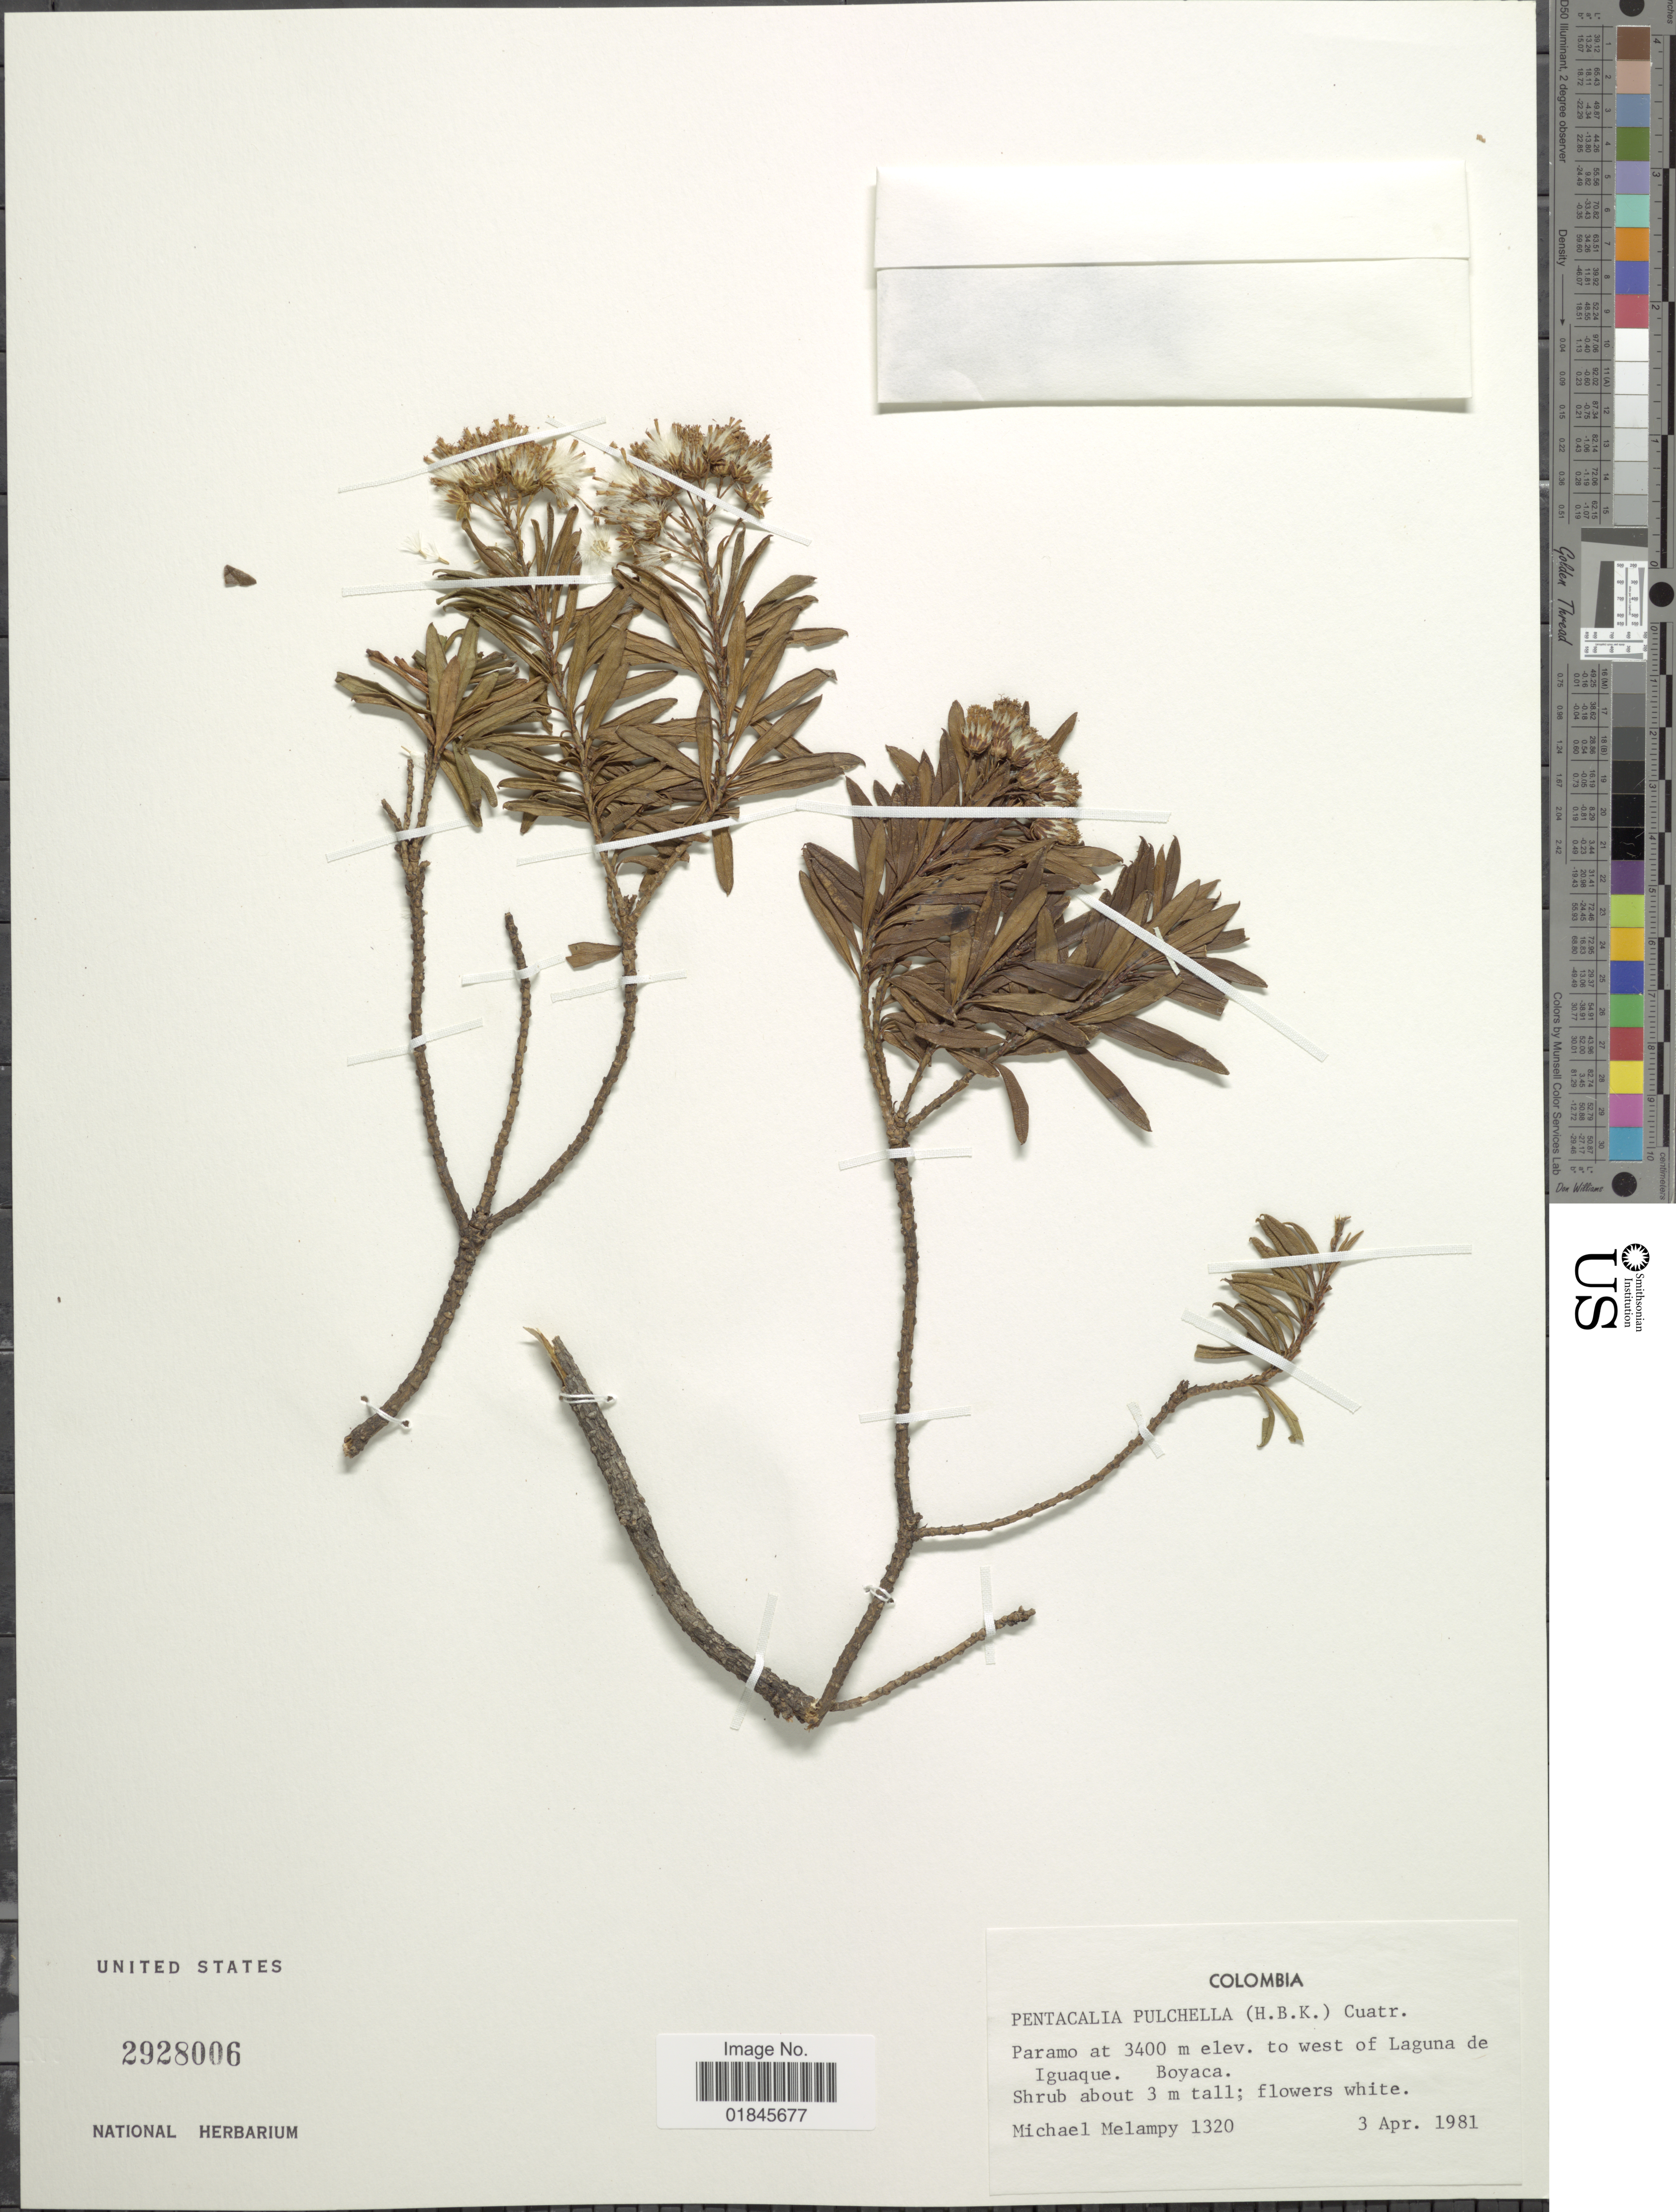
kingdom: Plantae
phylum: Tracheophyta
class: Magnoliopsida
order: Asterales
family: Asteraceae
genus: Pentacalia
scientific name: Pentacalia pulchella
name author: (Kunth) Cuatrec.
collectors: M. Melampy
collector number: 1320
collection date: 1981-04-03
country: Colombia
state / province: Boyacá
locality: Paramo to west of Laguna de Iguaque. Boyaca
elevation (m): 3400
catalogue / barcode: US 2928006